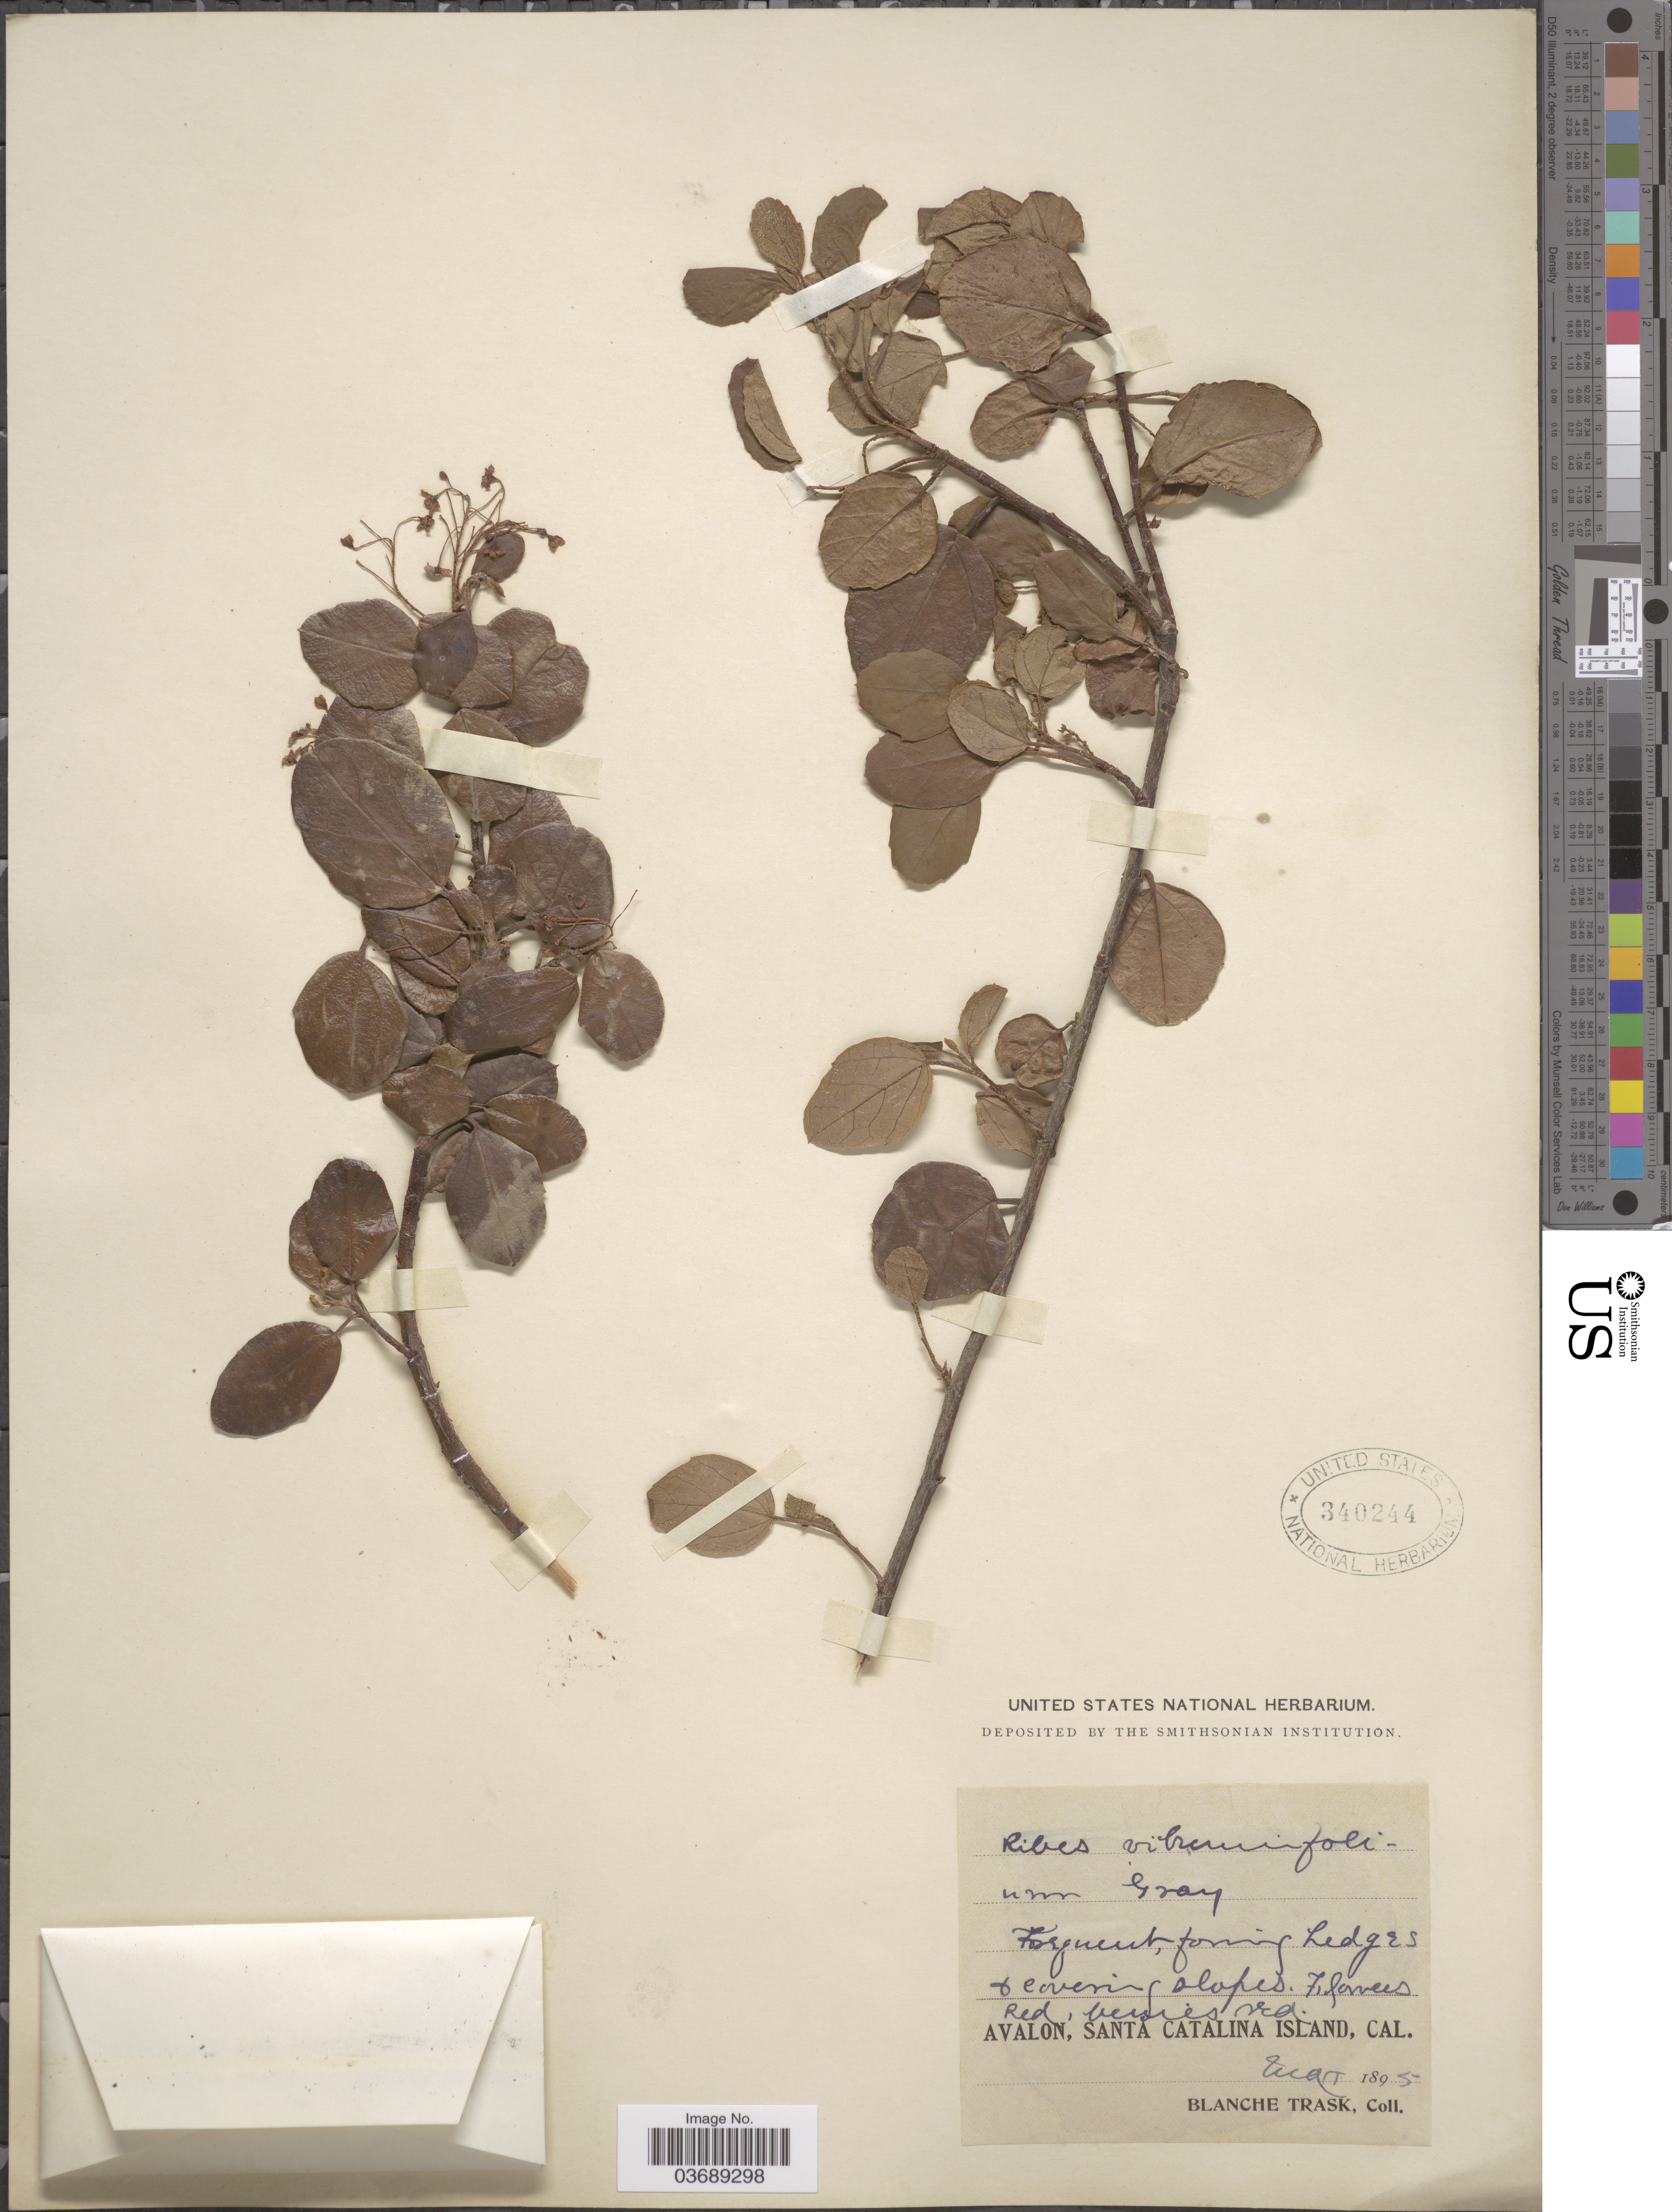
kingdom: Plantae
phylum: Tracheophyta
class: Magnoliopsida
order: Saxifragales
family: Grossulariaceae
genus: Ribes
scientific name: Ribes viburnifolium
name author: A. Gray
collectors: B. Trask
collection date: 1895-05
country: United States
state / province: California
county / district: Los Angeles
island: Santa Catalina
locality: Avalon, Santa Catalina Island.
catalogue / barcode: US 340244